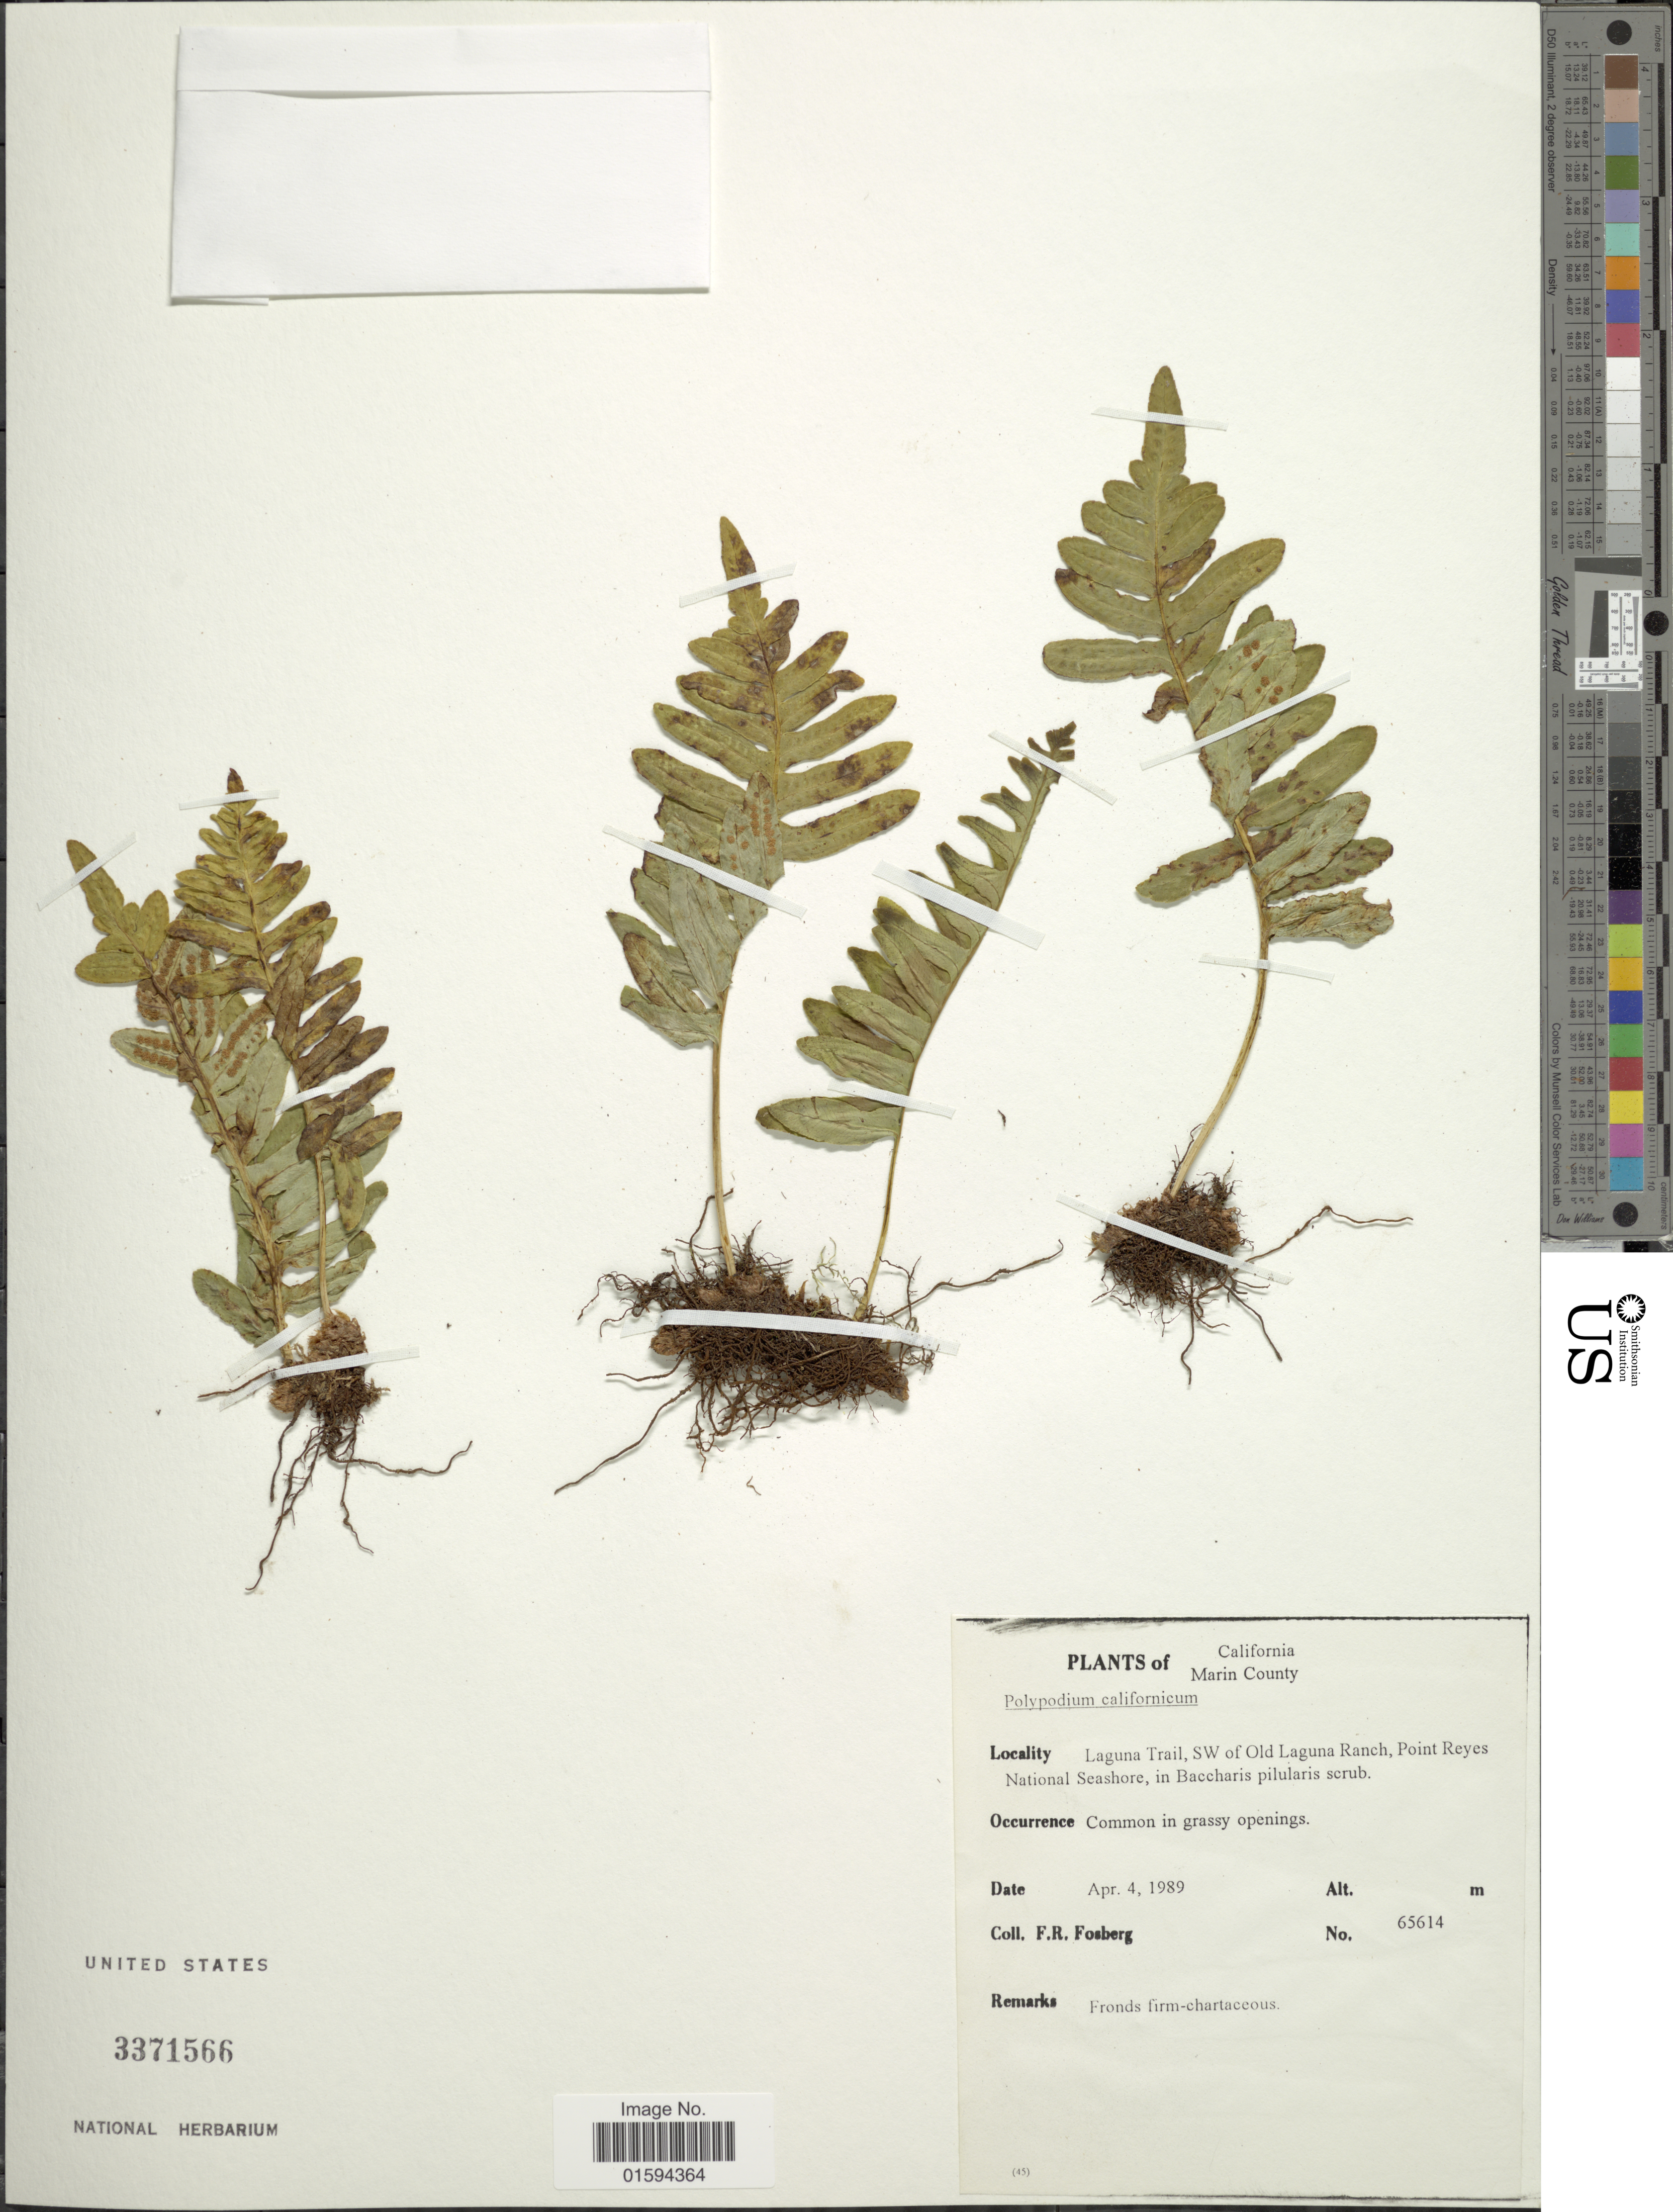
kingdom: Plantae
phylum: Tracheophyta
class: Polypodiopsida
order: Polypodiales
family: Polypodiaceae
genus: Polypodium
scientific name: Polypodium californicum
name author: Kaulf.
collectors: F. R. Fosberg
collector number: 65614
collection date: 1989-04-04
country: United States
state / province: California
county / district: Marin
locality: Marin County, Laguna Trail, SW of Old Laguna Ranch, Point Reyes National Seashore, in Baccharis pilularis scrub.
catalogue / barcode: US 3371566